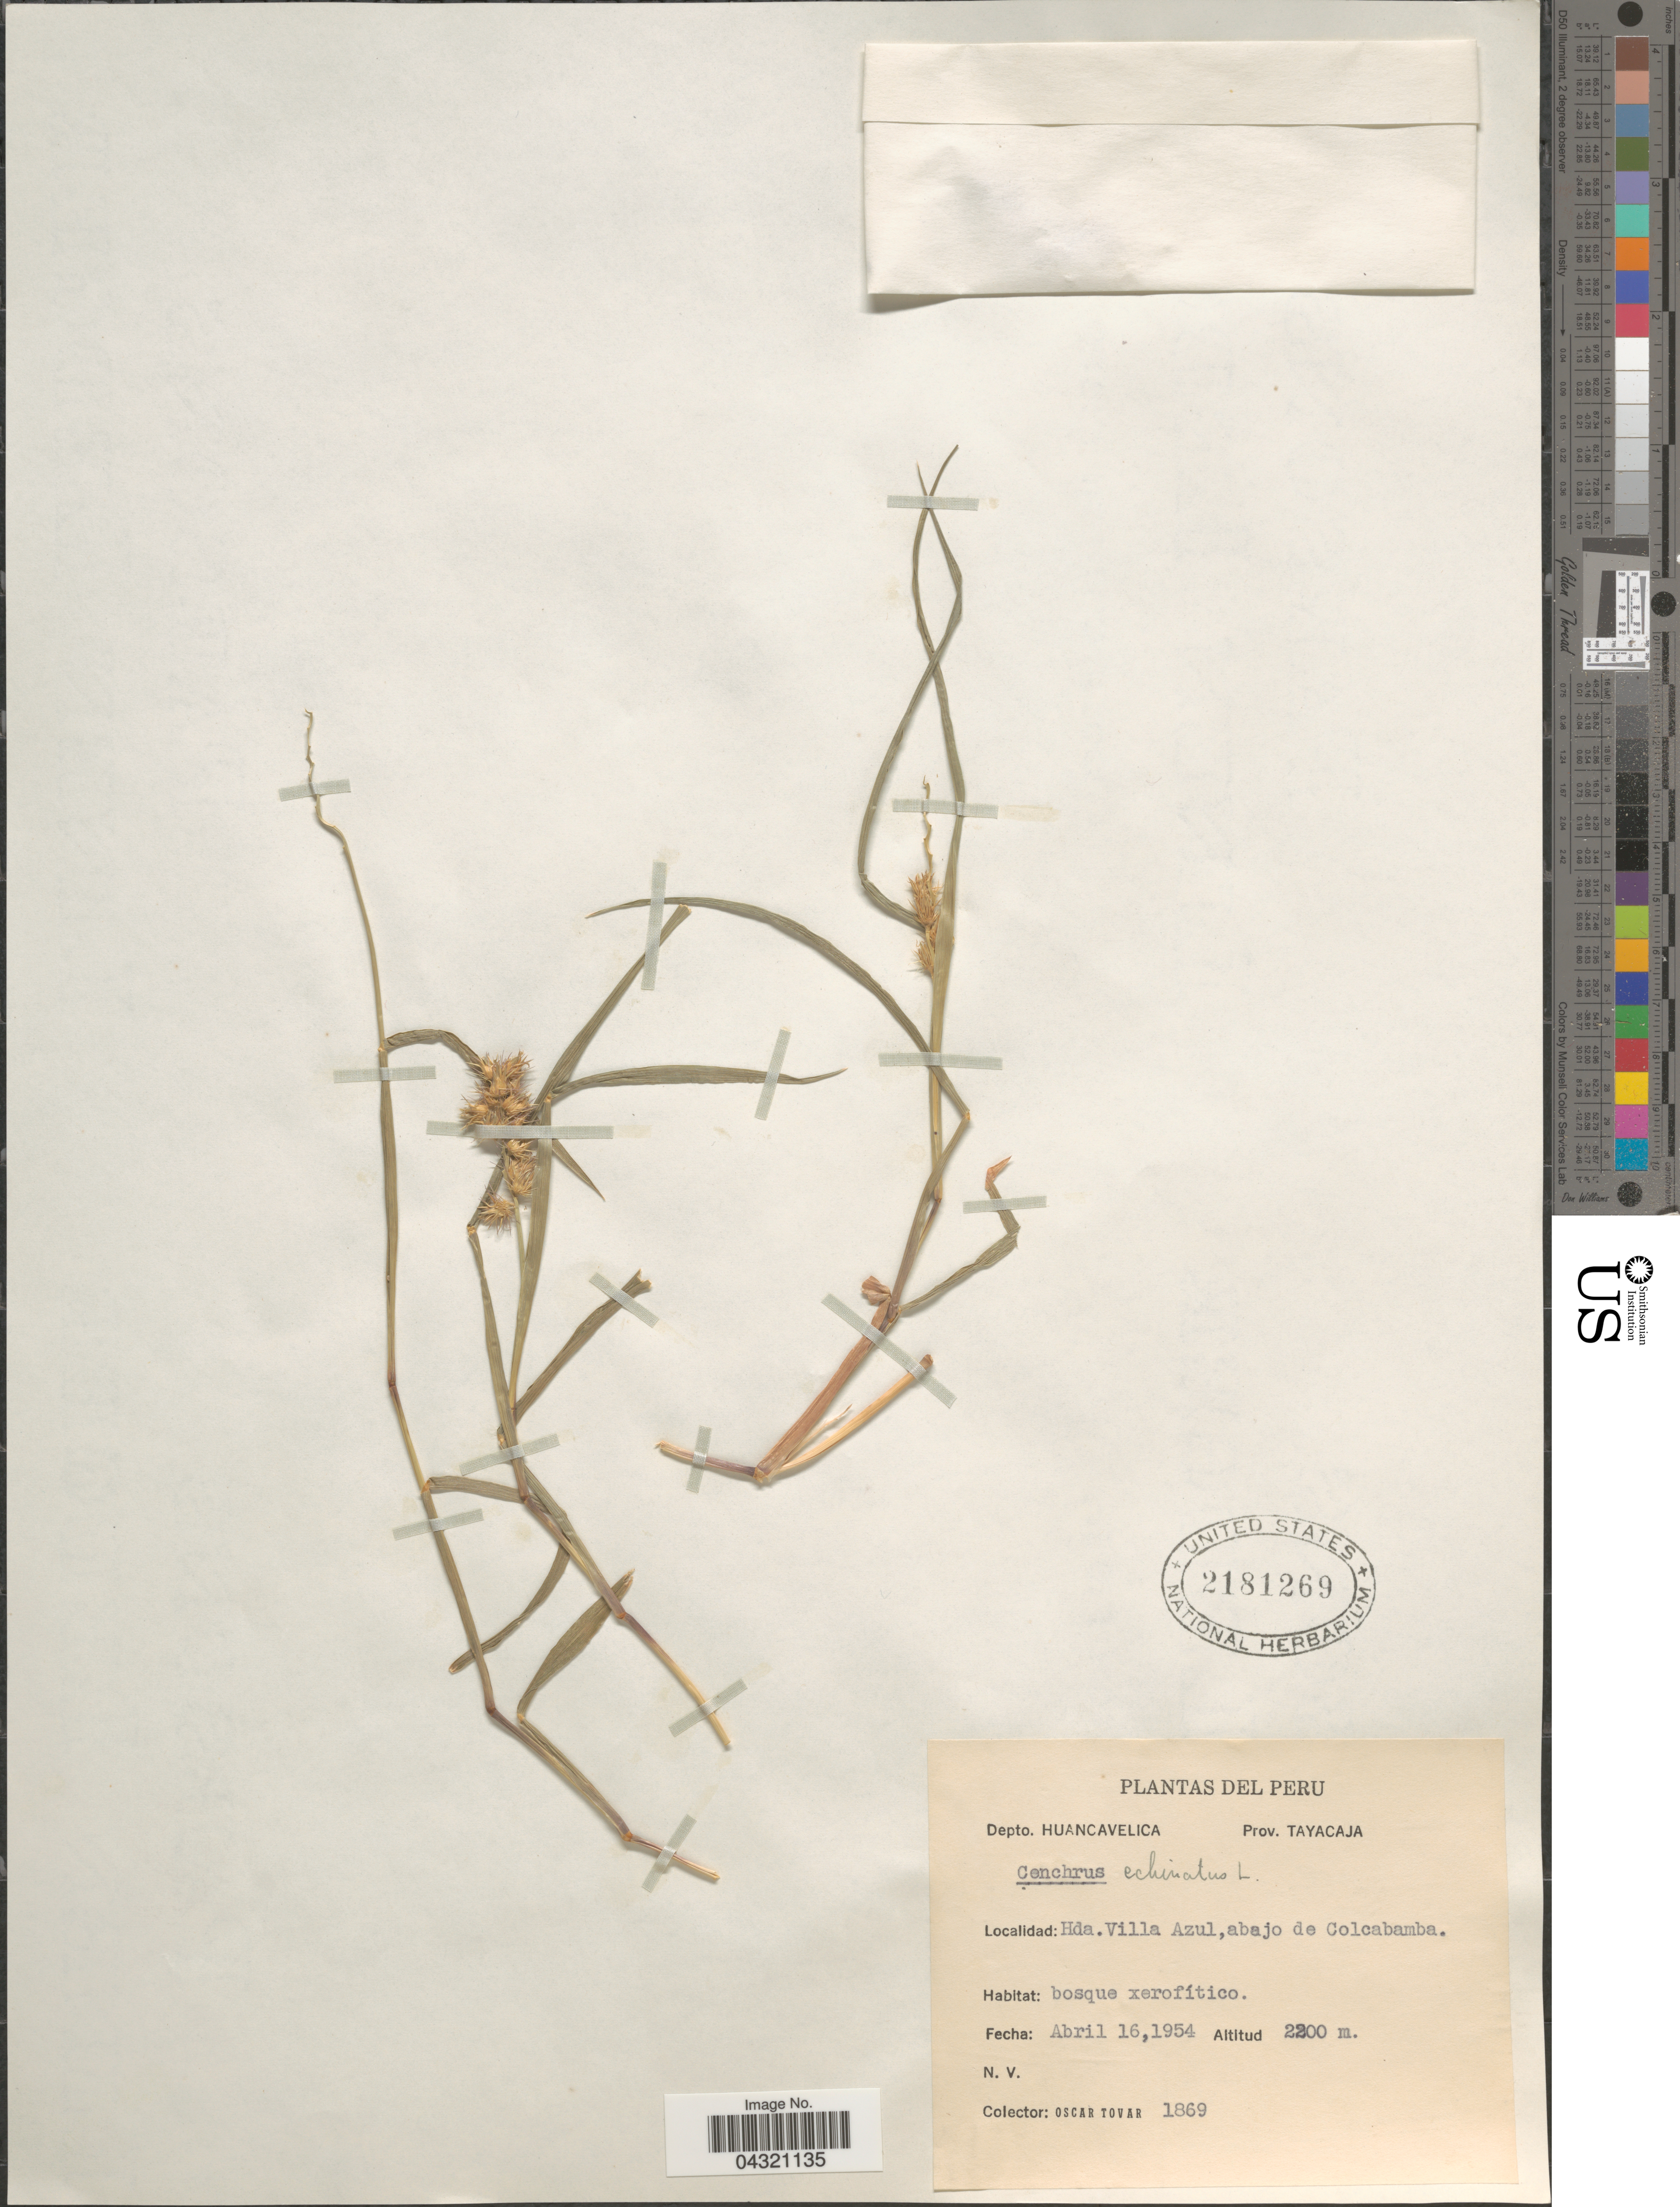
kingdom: Plantae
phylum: Tracheophyta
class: Liliopsida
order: Poales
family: Poaceae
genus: Cenchrus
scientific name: Cenchrus echinatus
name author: L.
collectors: Ó. Tovar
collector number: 1869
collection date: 1954-04-16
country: Peru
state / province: Huancavelica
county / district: Tayacaja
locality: Depto. Huancavelica. Prov. Tayacaja. Hda.Villa Azul,abajo de Colcabamba.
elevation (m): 2200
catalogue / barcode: US 2181269